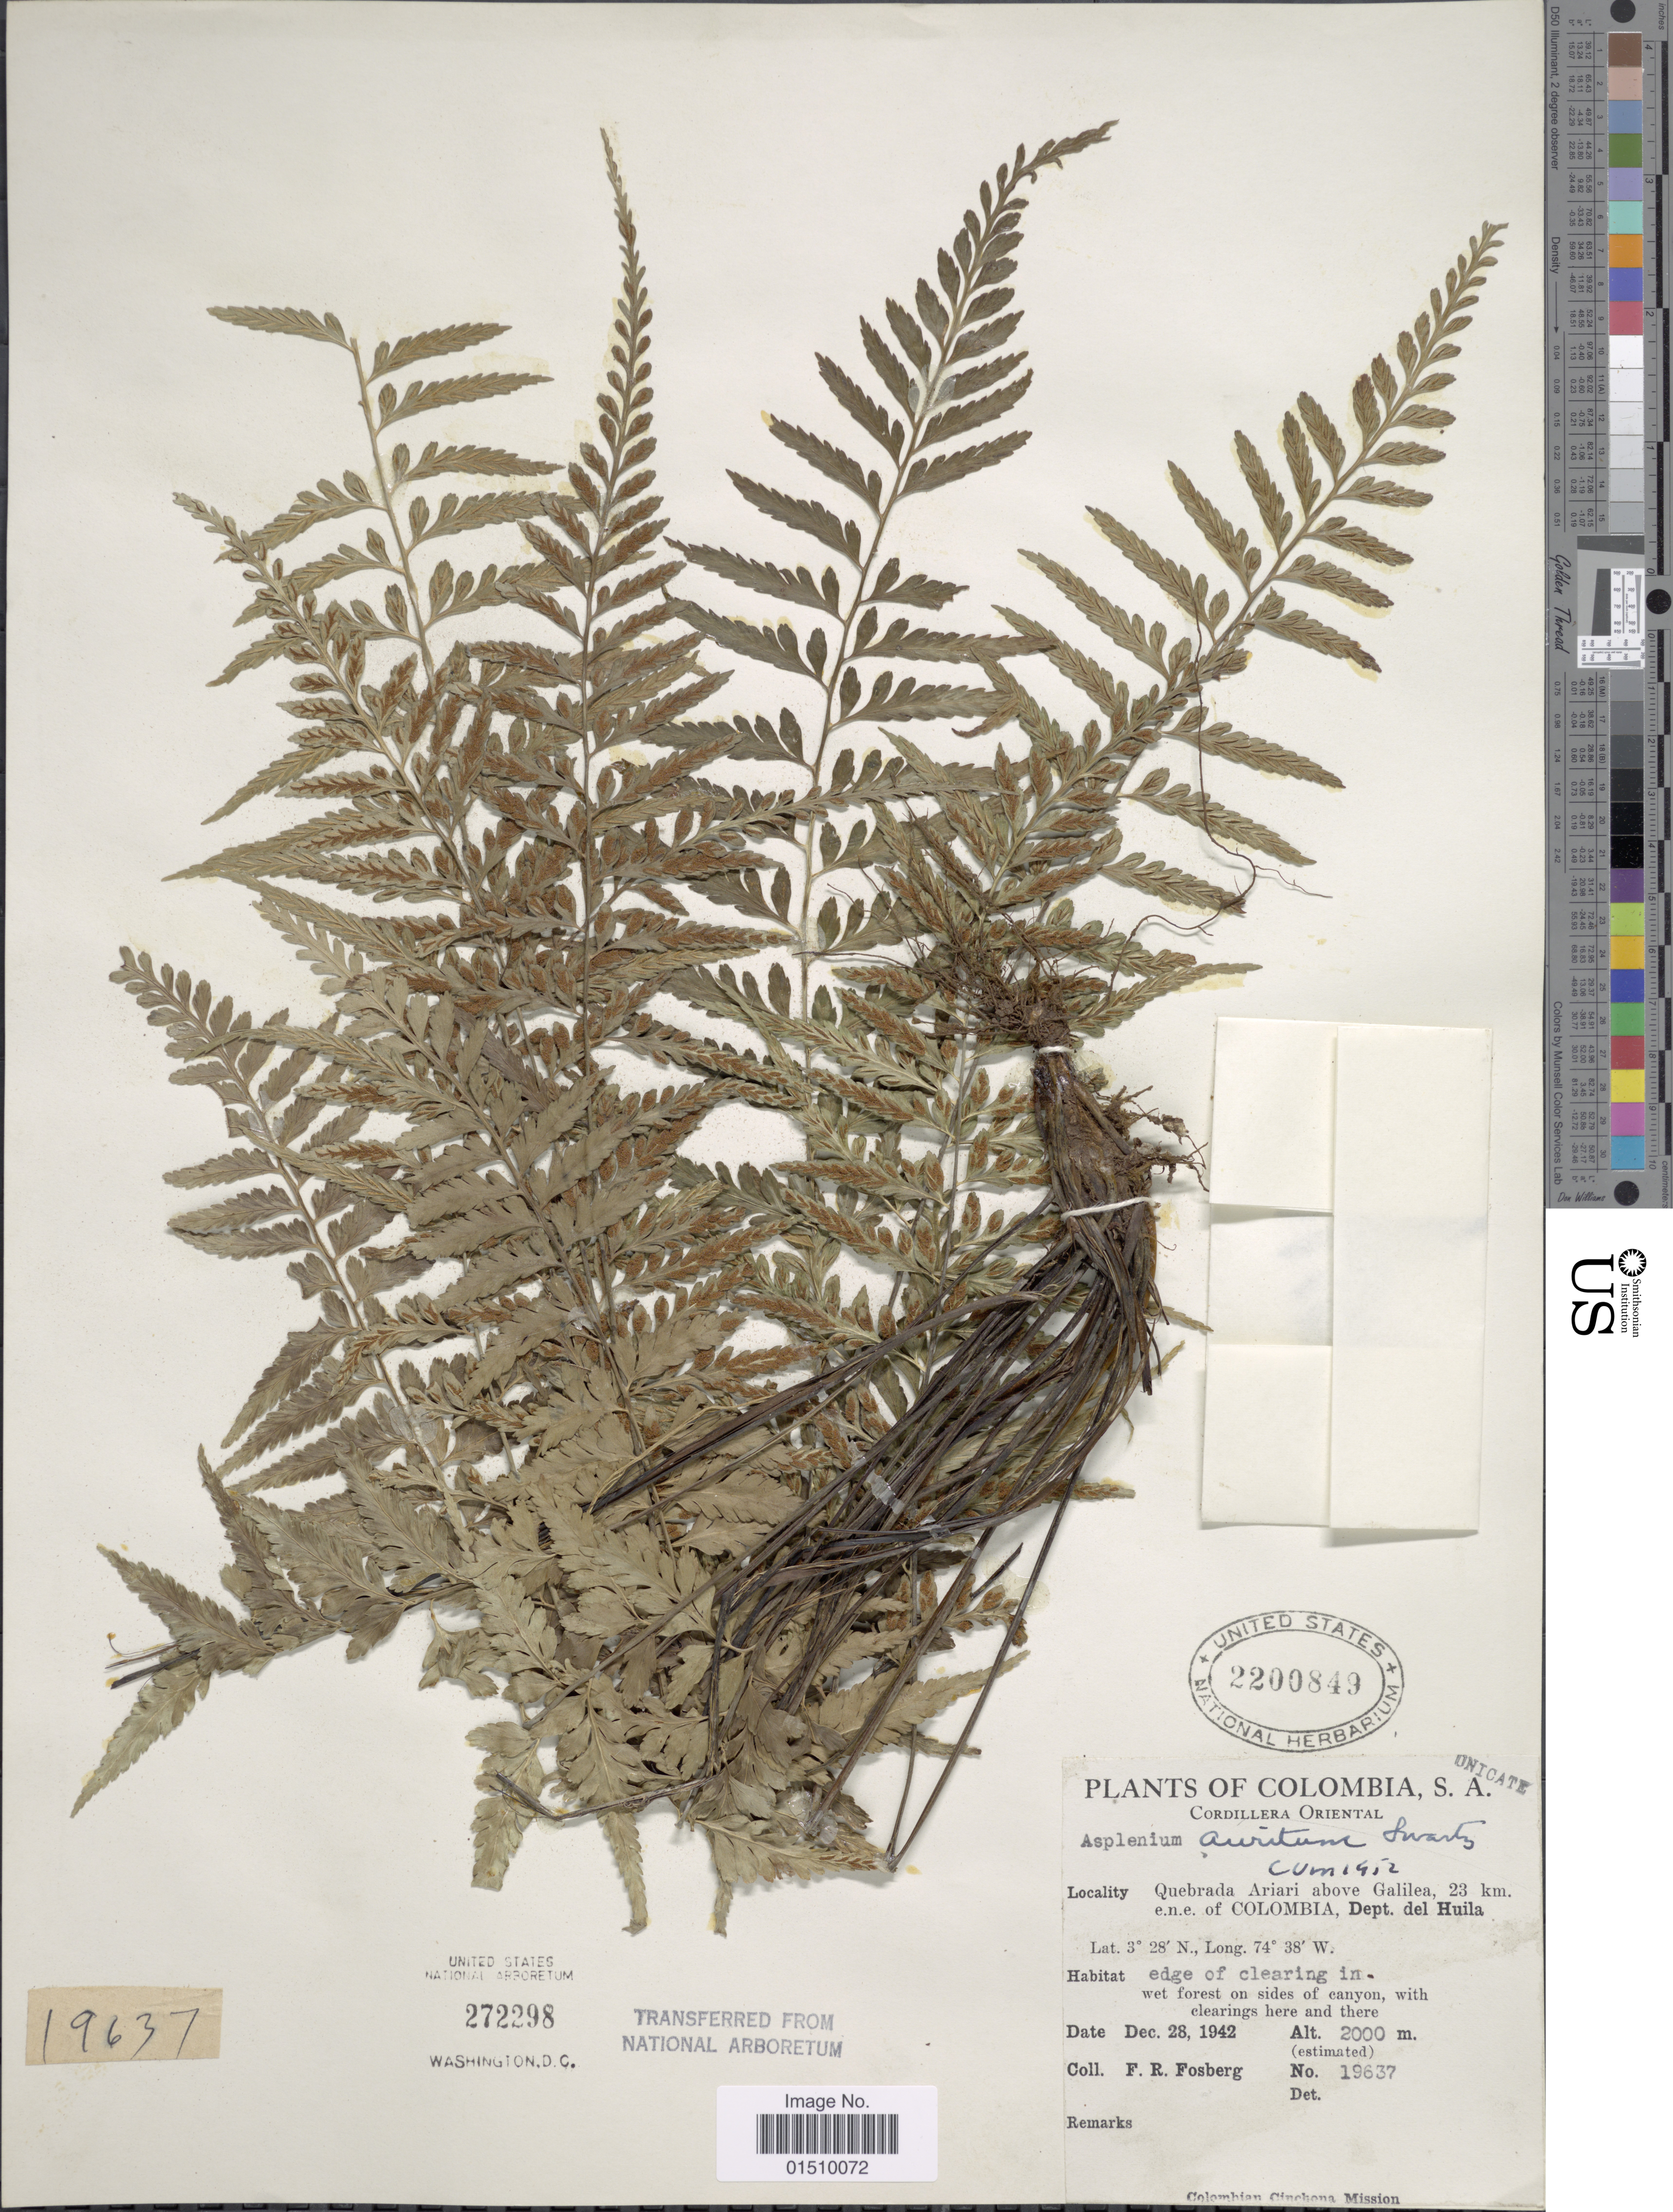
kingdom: Plantae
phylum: Tracheophyta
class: Polypodiopsida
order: Polypodiales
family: Aspleniaceae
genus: Asplenium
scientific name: Asplenium auritum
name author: Sw.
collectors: F. R. Fosberg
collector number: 19637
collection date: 1942-12-28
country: Colombia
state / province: Huila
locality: Colombia, S.A., Cordillera Oriental, Quebrada Ariara above Galilea, 23 km. e.n.e of COLOMBIA, Dept. del Huila.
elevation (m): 2000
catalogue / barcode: US 2200849